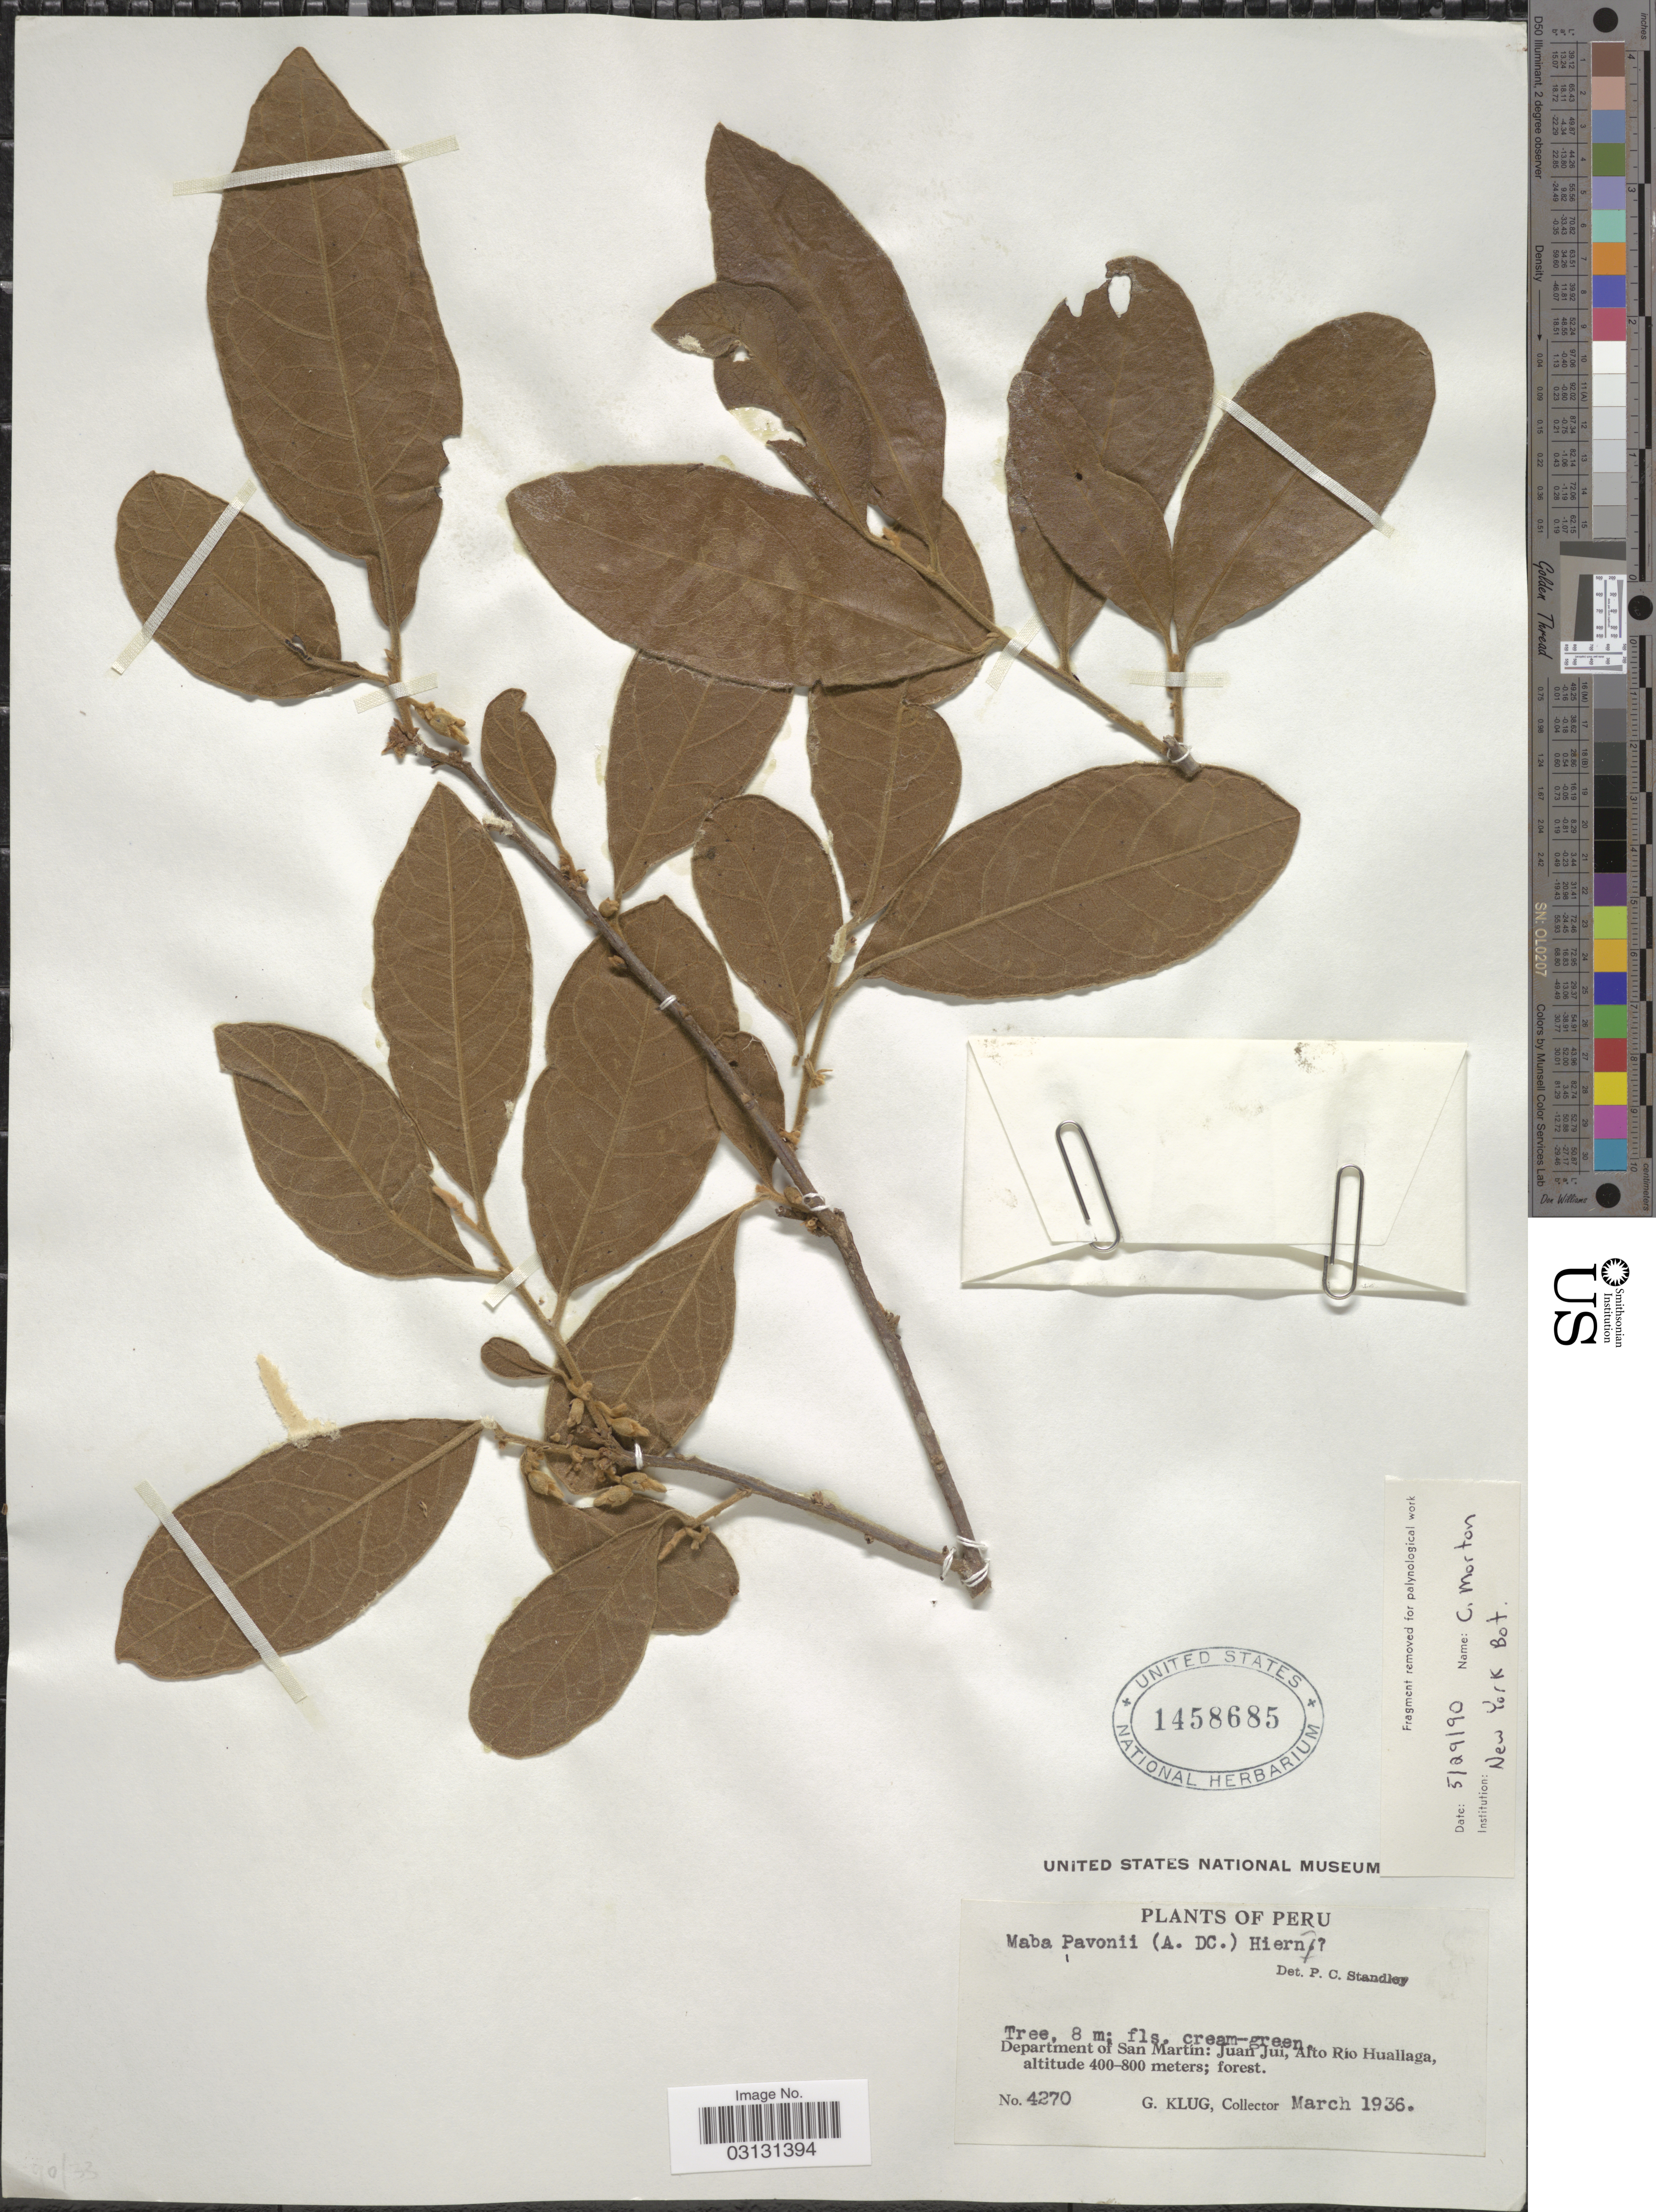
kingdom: Plantae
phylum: Tracheophyta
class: Magnoliopsida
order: Ericales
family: Ebenaceae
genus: Diospyros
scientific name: Diospyros pavonii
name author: (A. DC.) J.F. Macbr.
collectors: G. Klug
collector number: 4270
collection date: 1936-03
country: Peru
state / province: San Martín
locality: Department of San Martín: Juan Jui, Alto Río Huallaga.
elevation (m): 400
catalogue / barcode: US 1458685